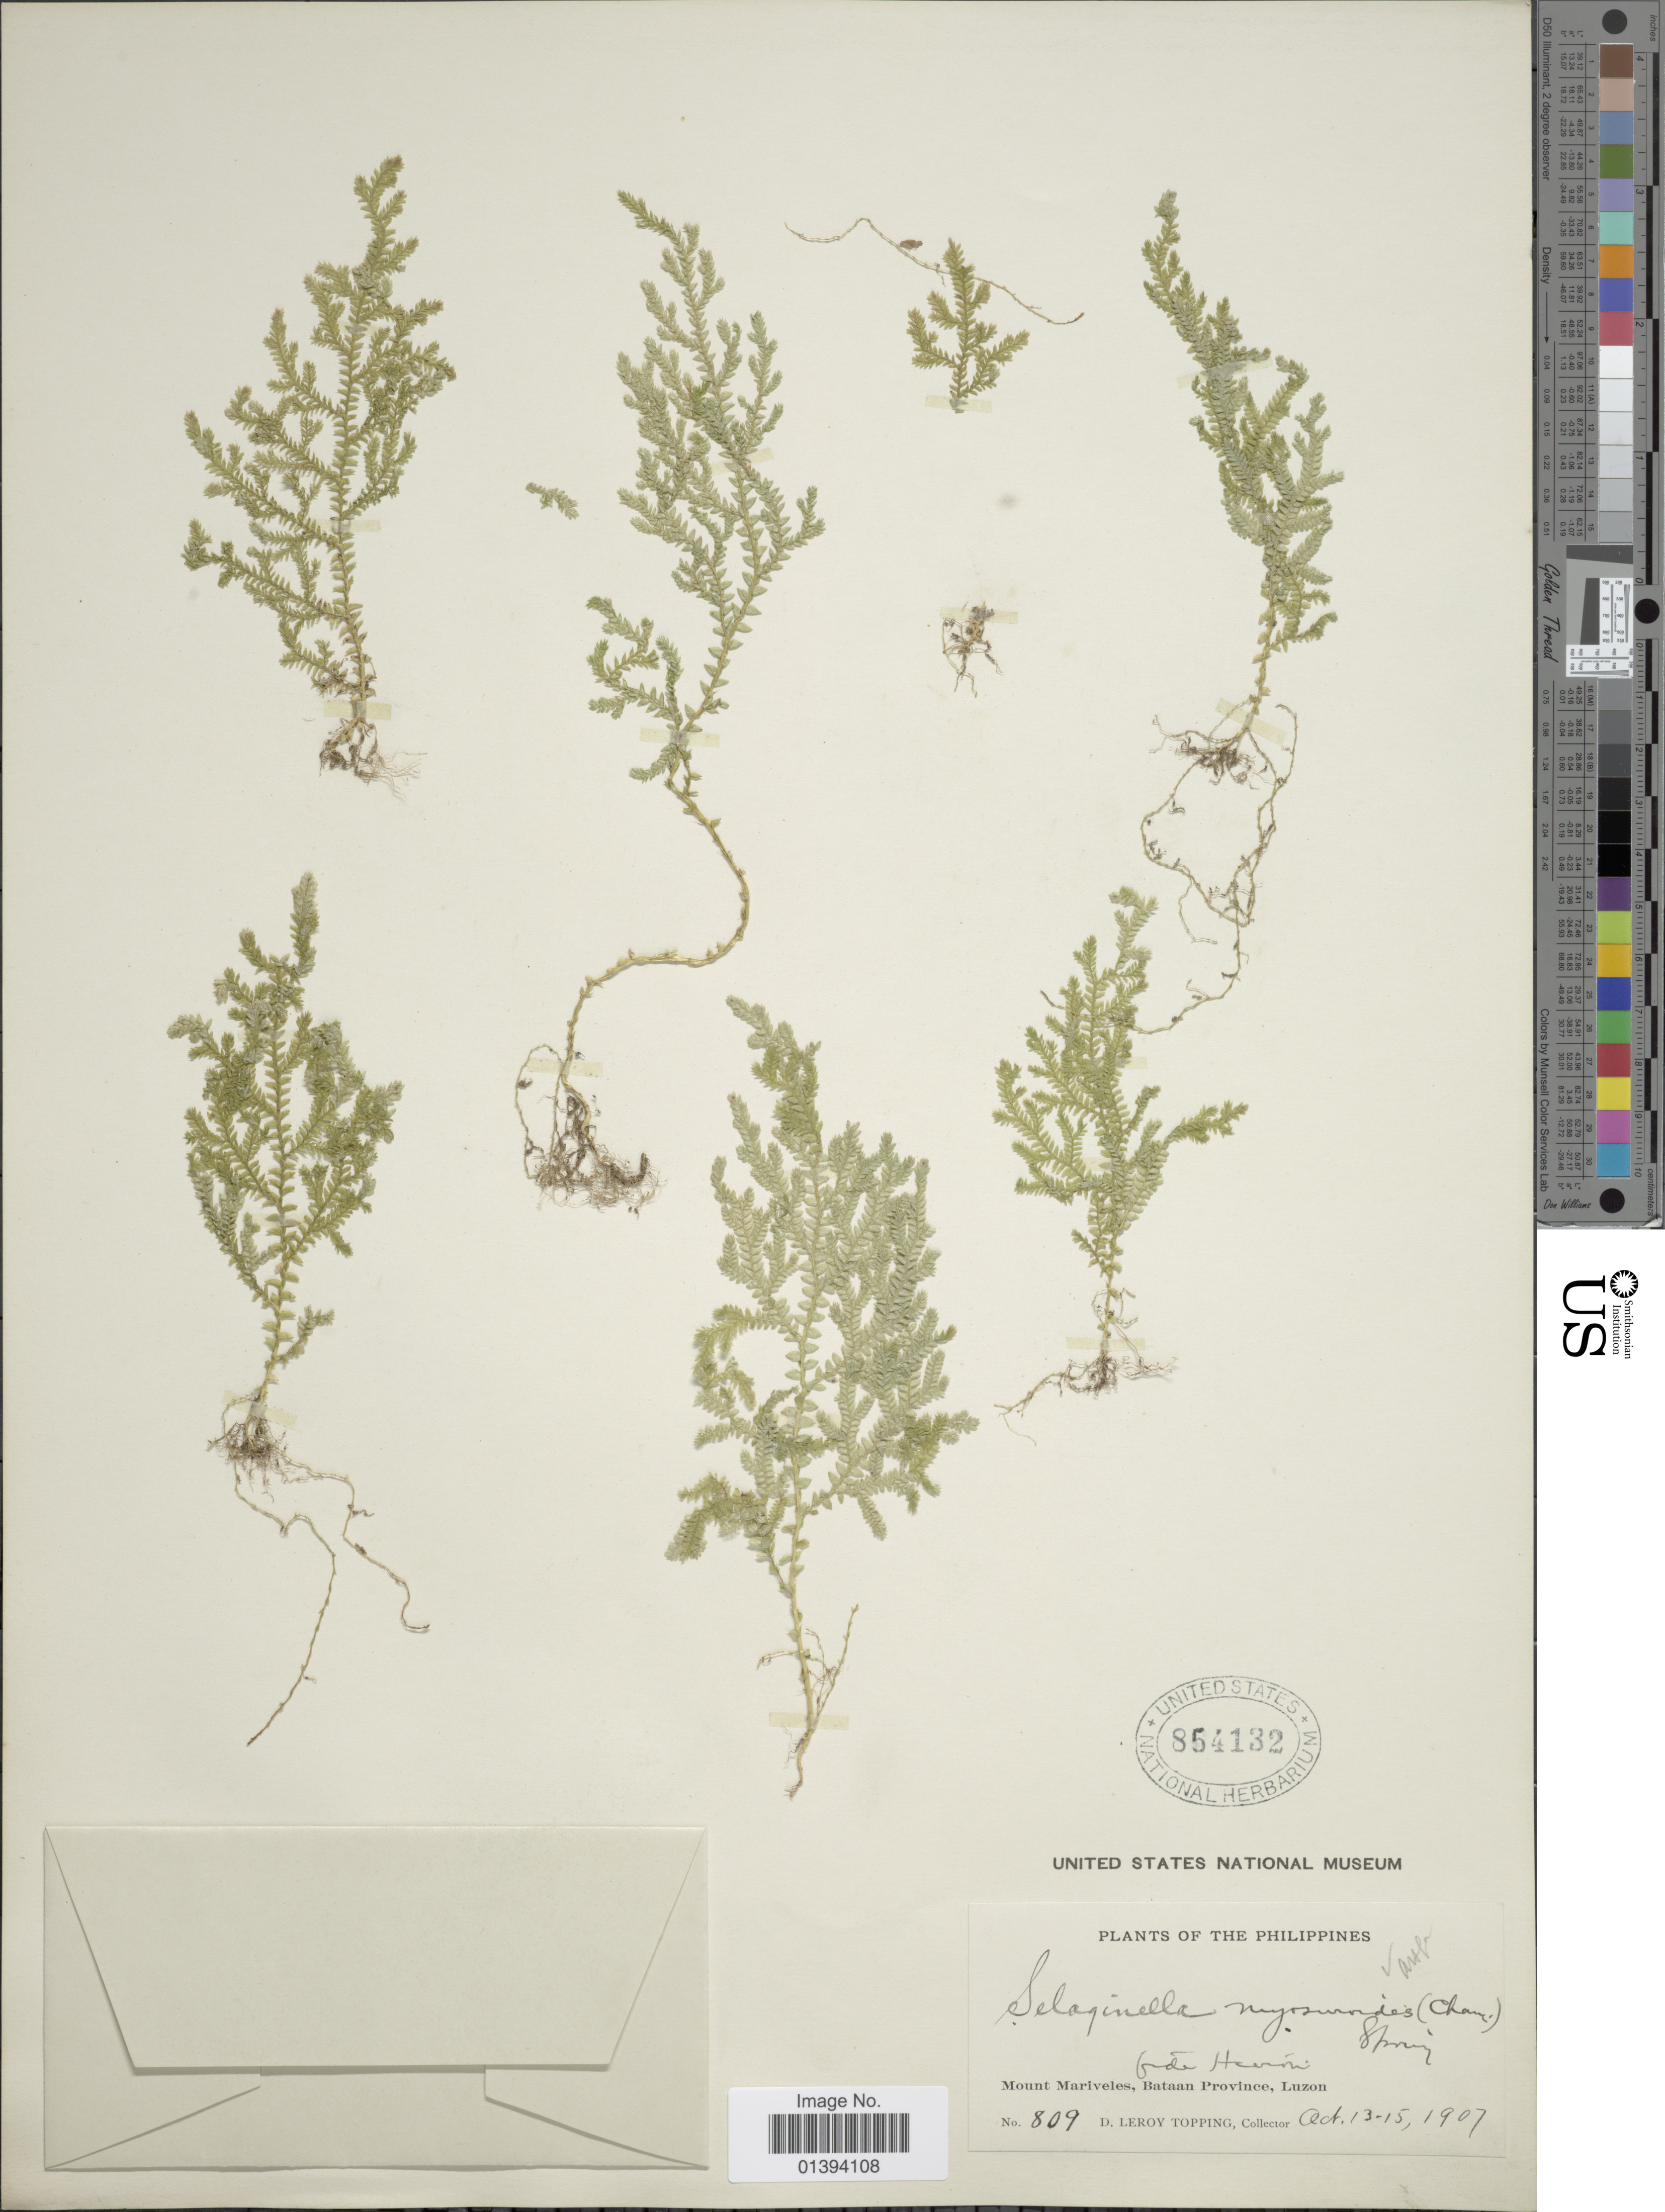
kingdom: Plantae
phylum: Tracheophyta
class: Lycopodiopsida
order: Selaginellales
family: Selaginellaceae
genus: Selaginella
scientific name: Selaginella myosuroides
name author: (Kaulf.) Spring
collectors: D. L. Topping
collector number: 809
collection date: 1907-10-13/1907-10-15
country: Philippines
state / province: Central Luzon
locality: [illegible text] Mount Mariveles, Bataan Province, Luzon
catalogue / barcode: US 854132